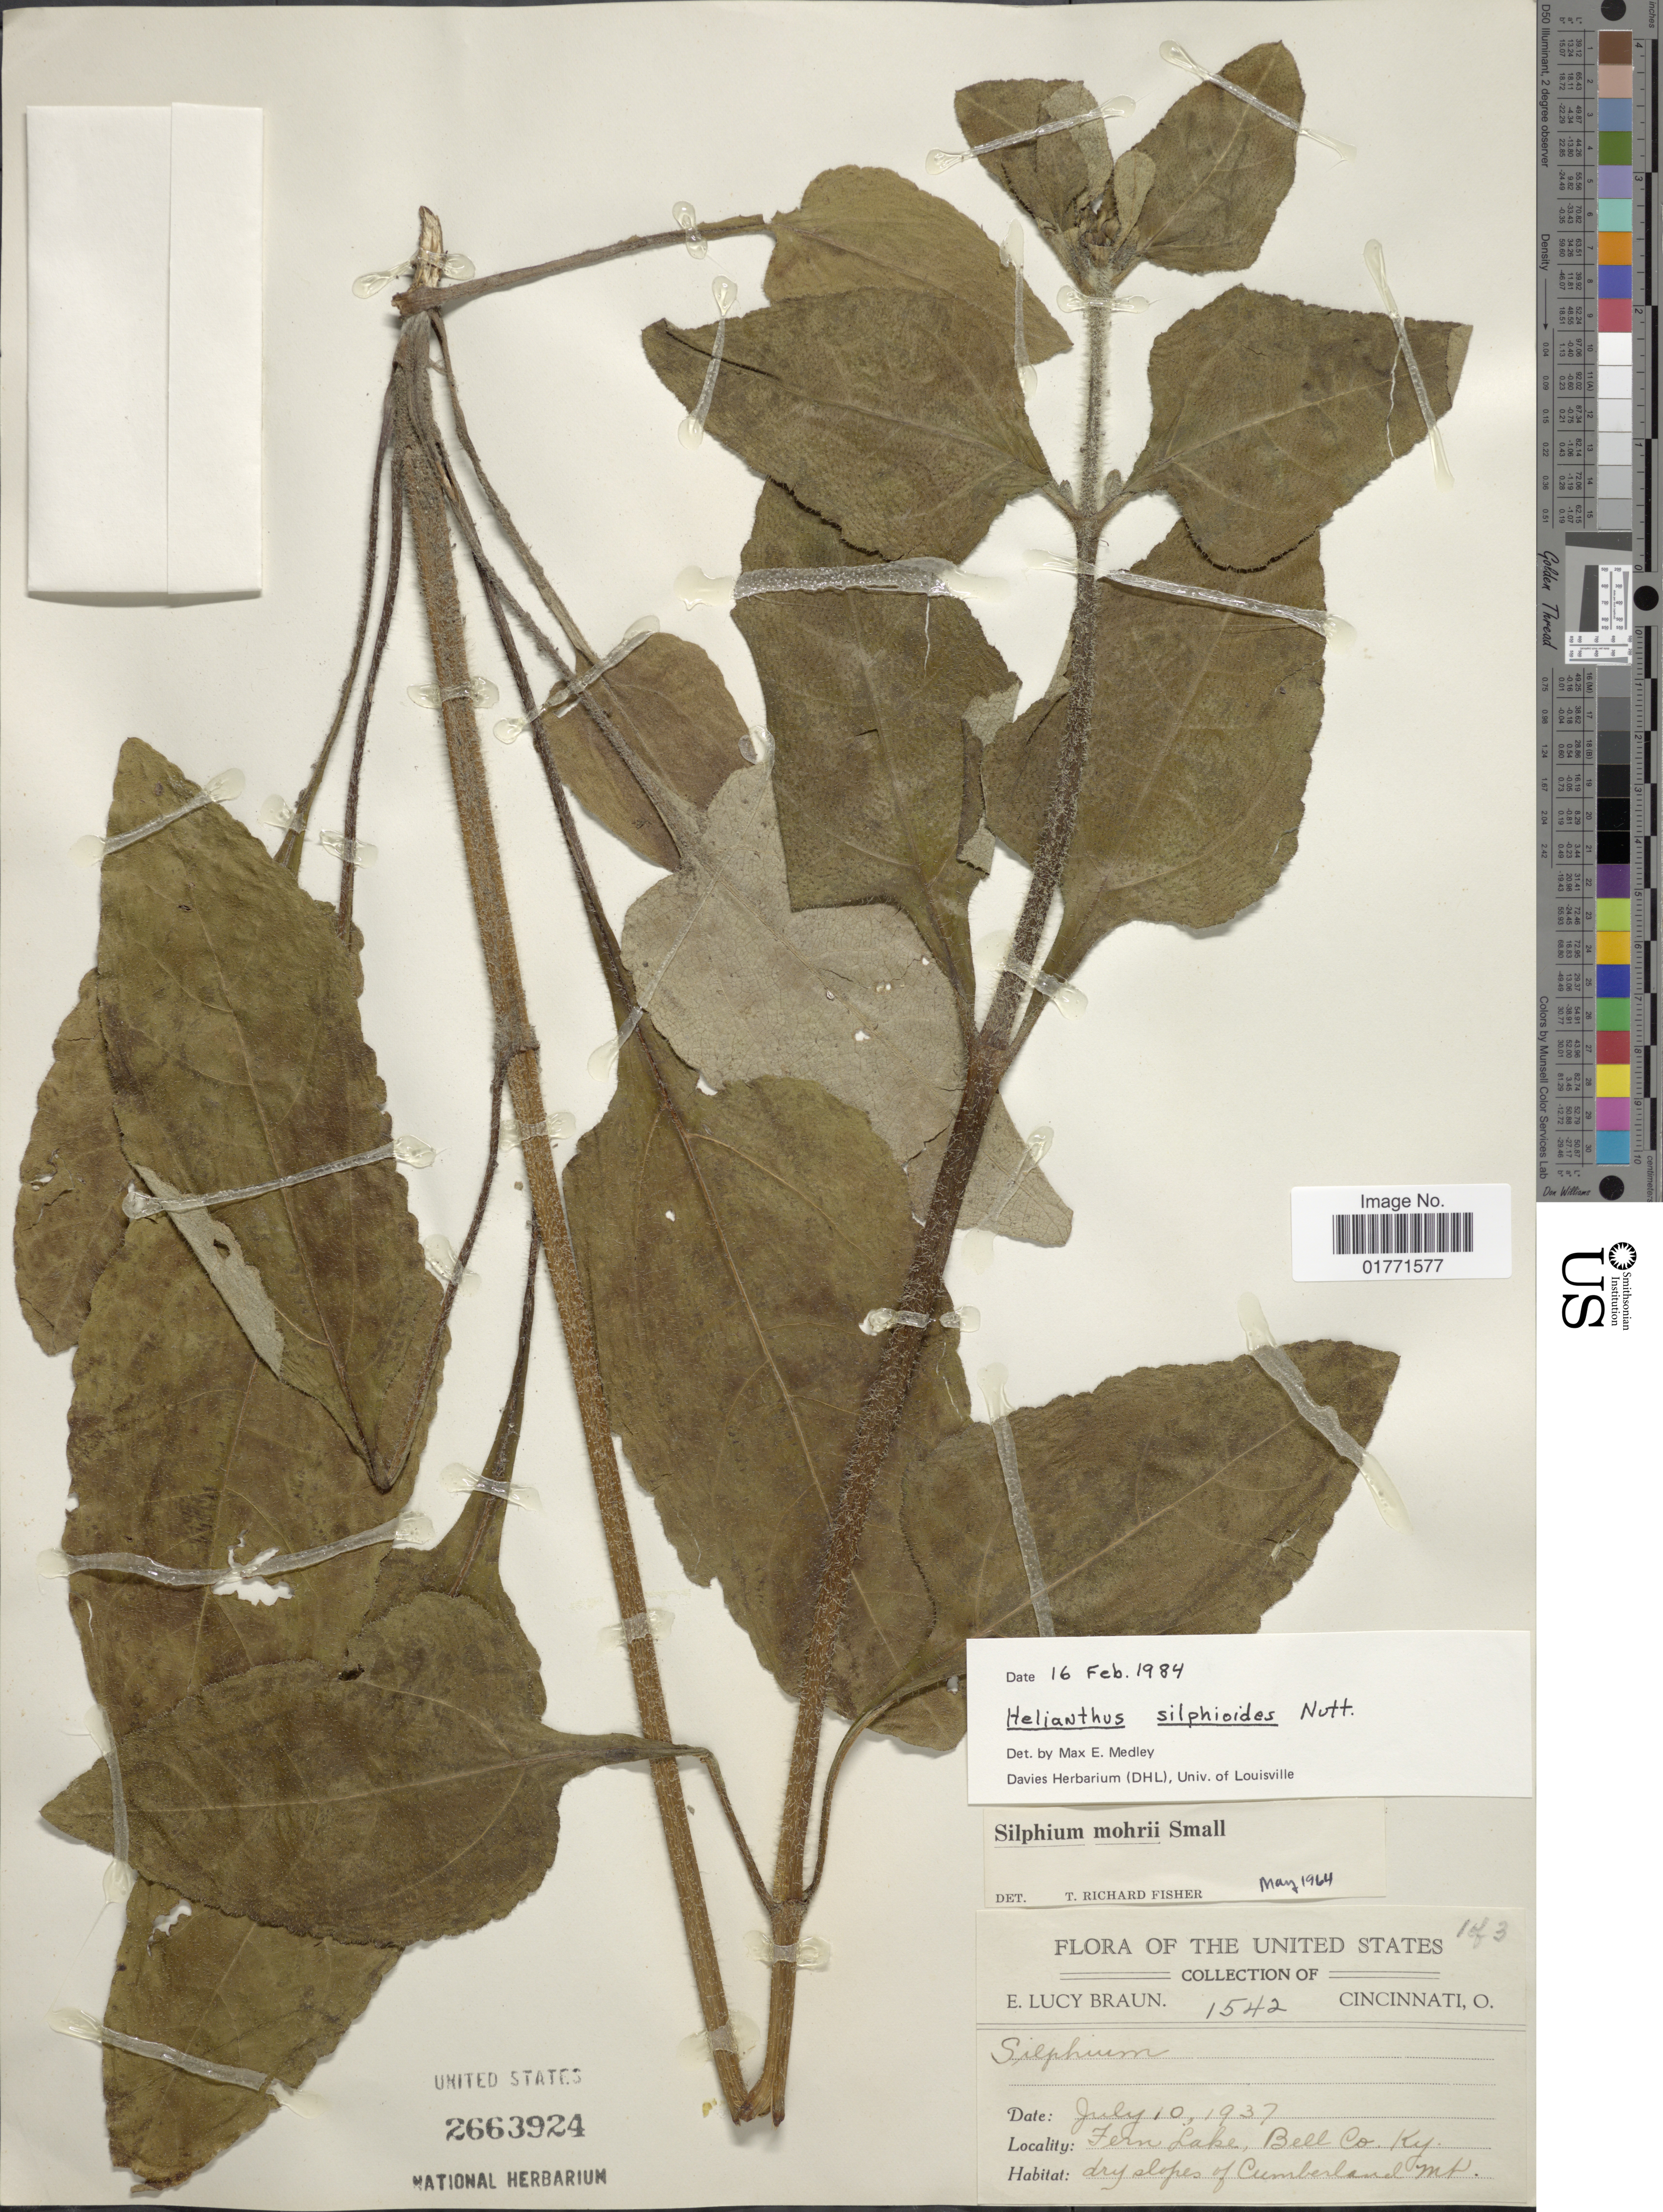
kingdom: Plantae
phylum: Tracheophyta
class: Magnoliopsida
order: Asterales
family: Asteraceae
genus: Helianthus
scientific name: Helianthus silphioides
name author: Nutt.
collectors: E. L. Braun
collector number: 1542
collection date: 1937-07-10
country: United States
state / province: Kentucky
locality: Fern Lake, Bell Co.,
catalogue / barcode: US 2663924